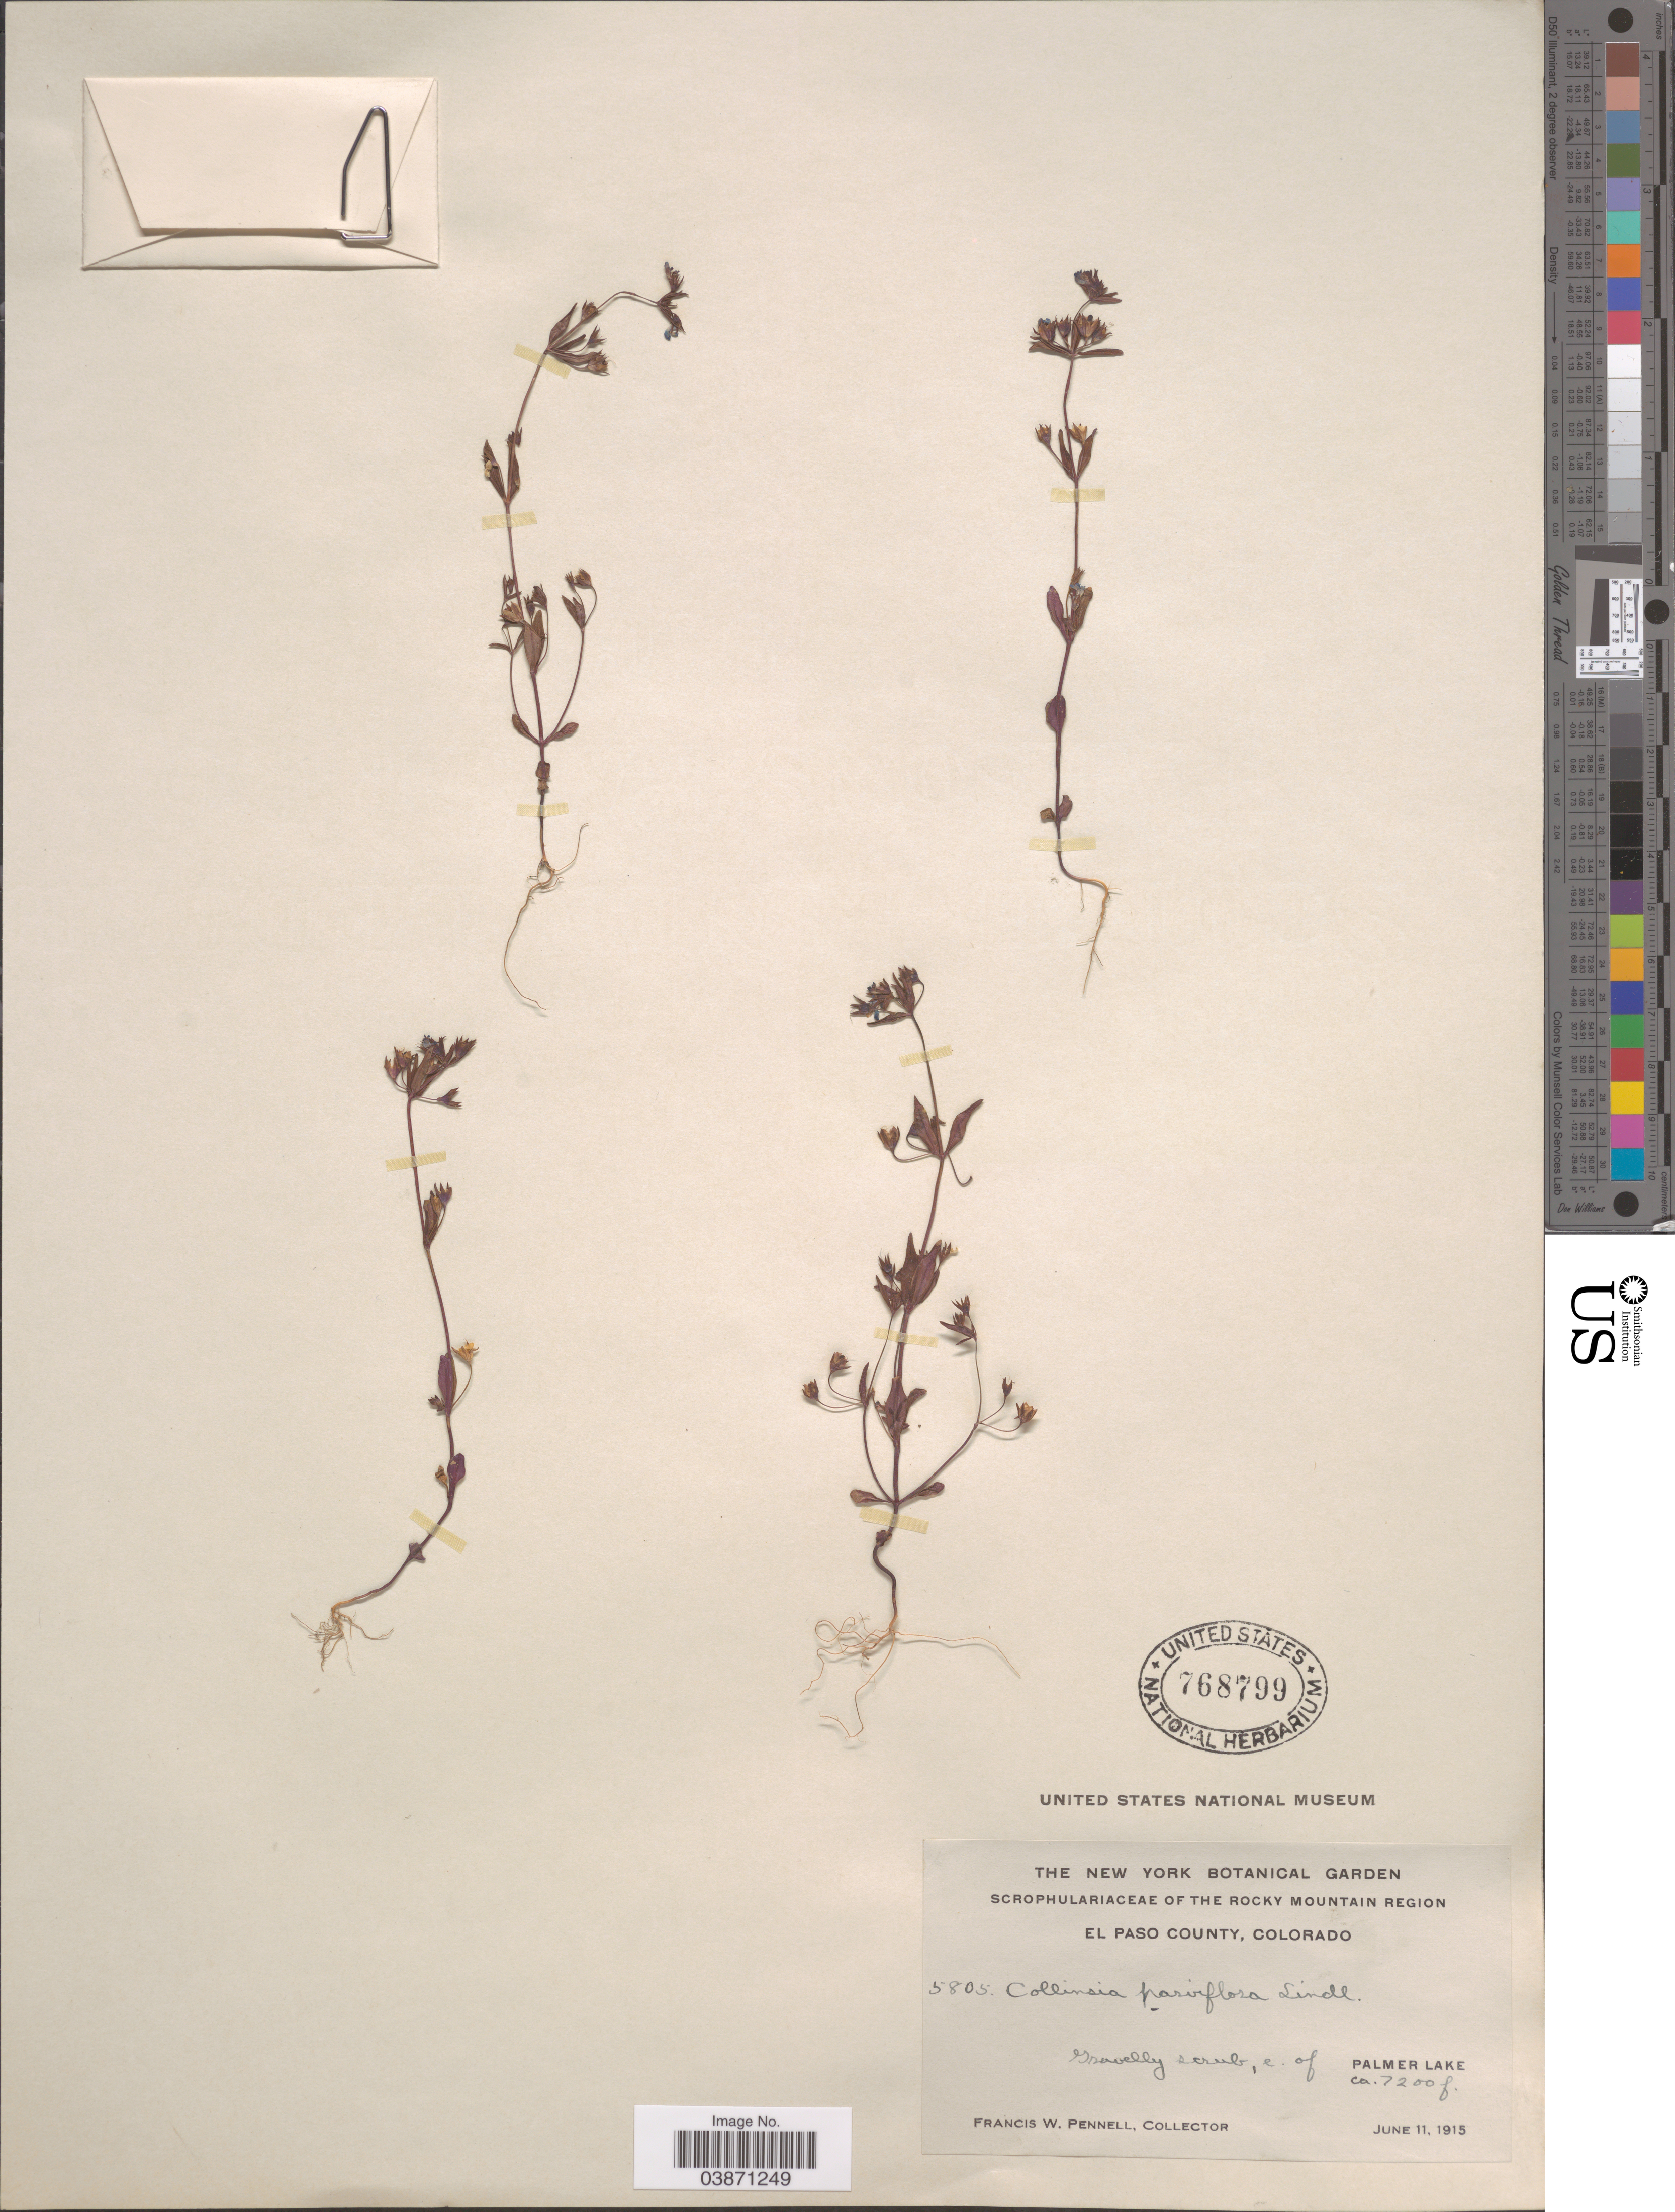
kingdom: Plantae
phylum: Tracheophyta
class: Magnoliopsida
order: Lamiales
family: Plantaginaceae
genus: Collinsia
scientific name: Collinsia parviflora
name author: Douglas ex Lindl.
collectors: F. W. Pennell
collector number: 5805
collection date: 1915-06-11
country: United States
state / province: Colorado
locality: The Rocky Mountain Region. El Paso County. E. of Palmer Lake.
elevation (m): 2195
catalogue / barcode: US 768799